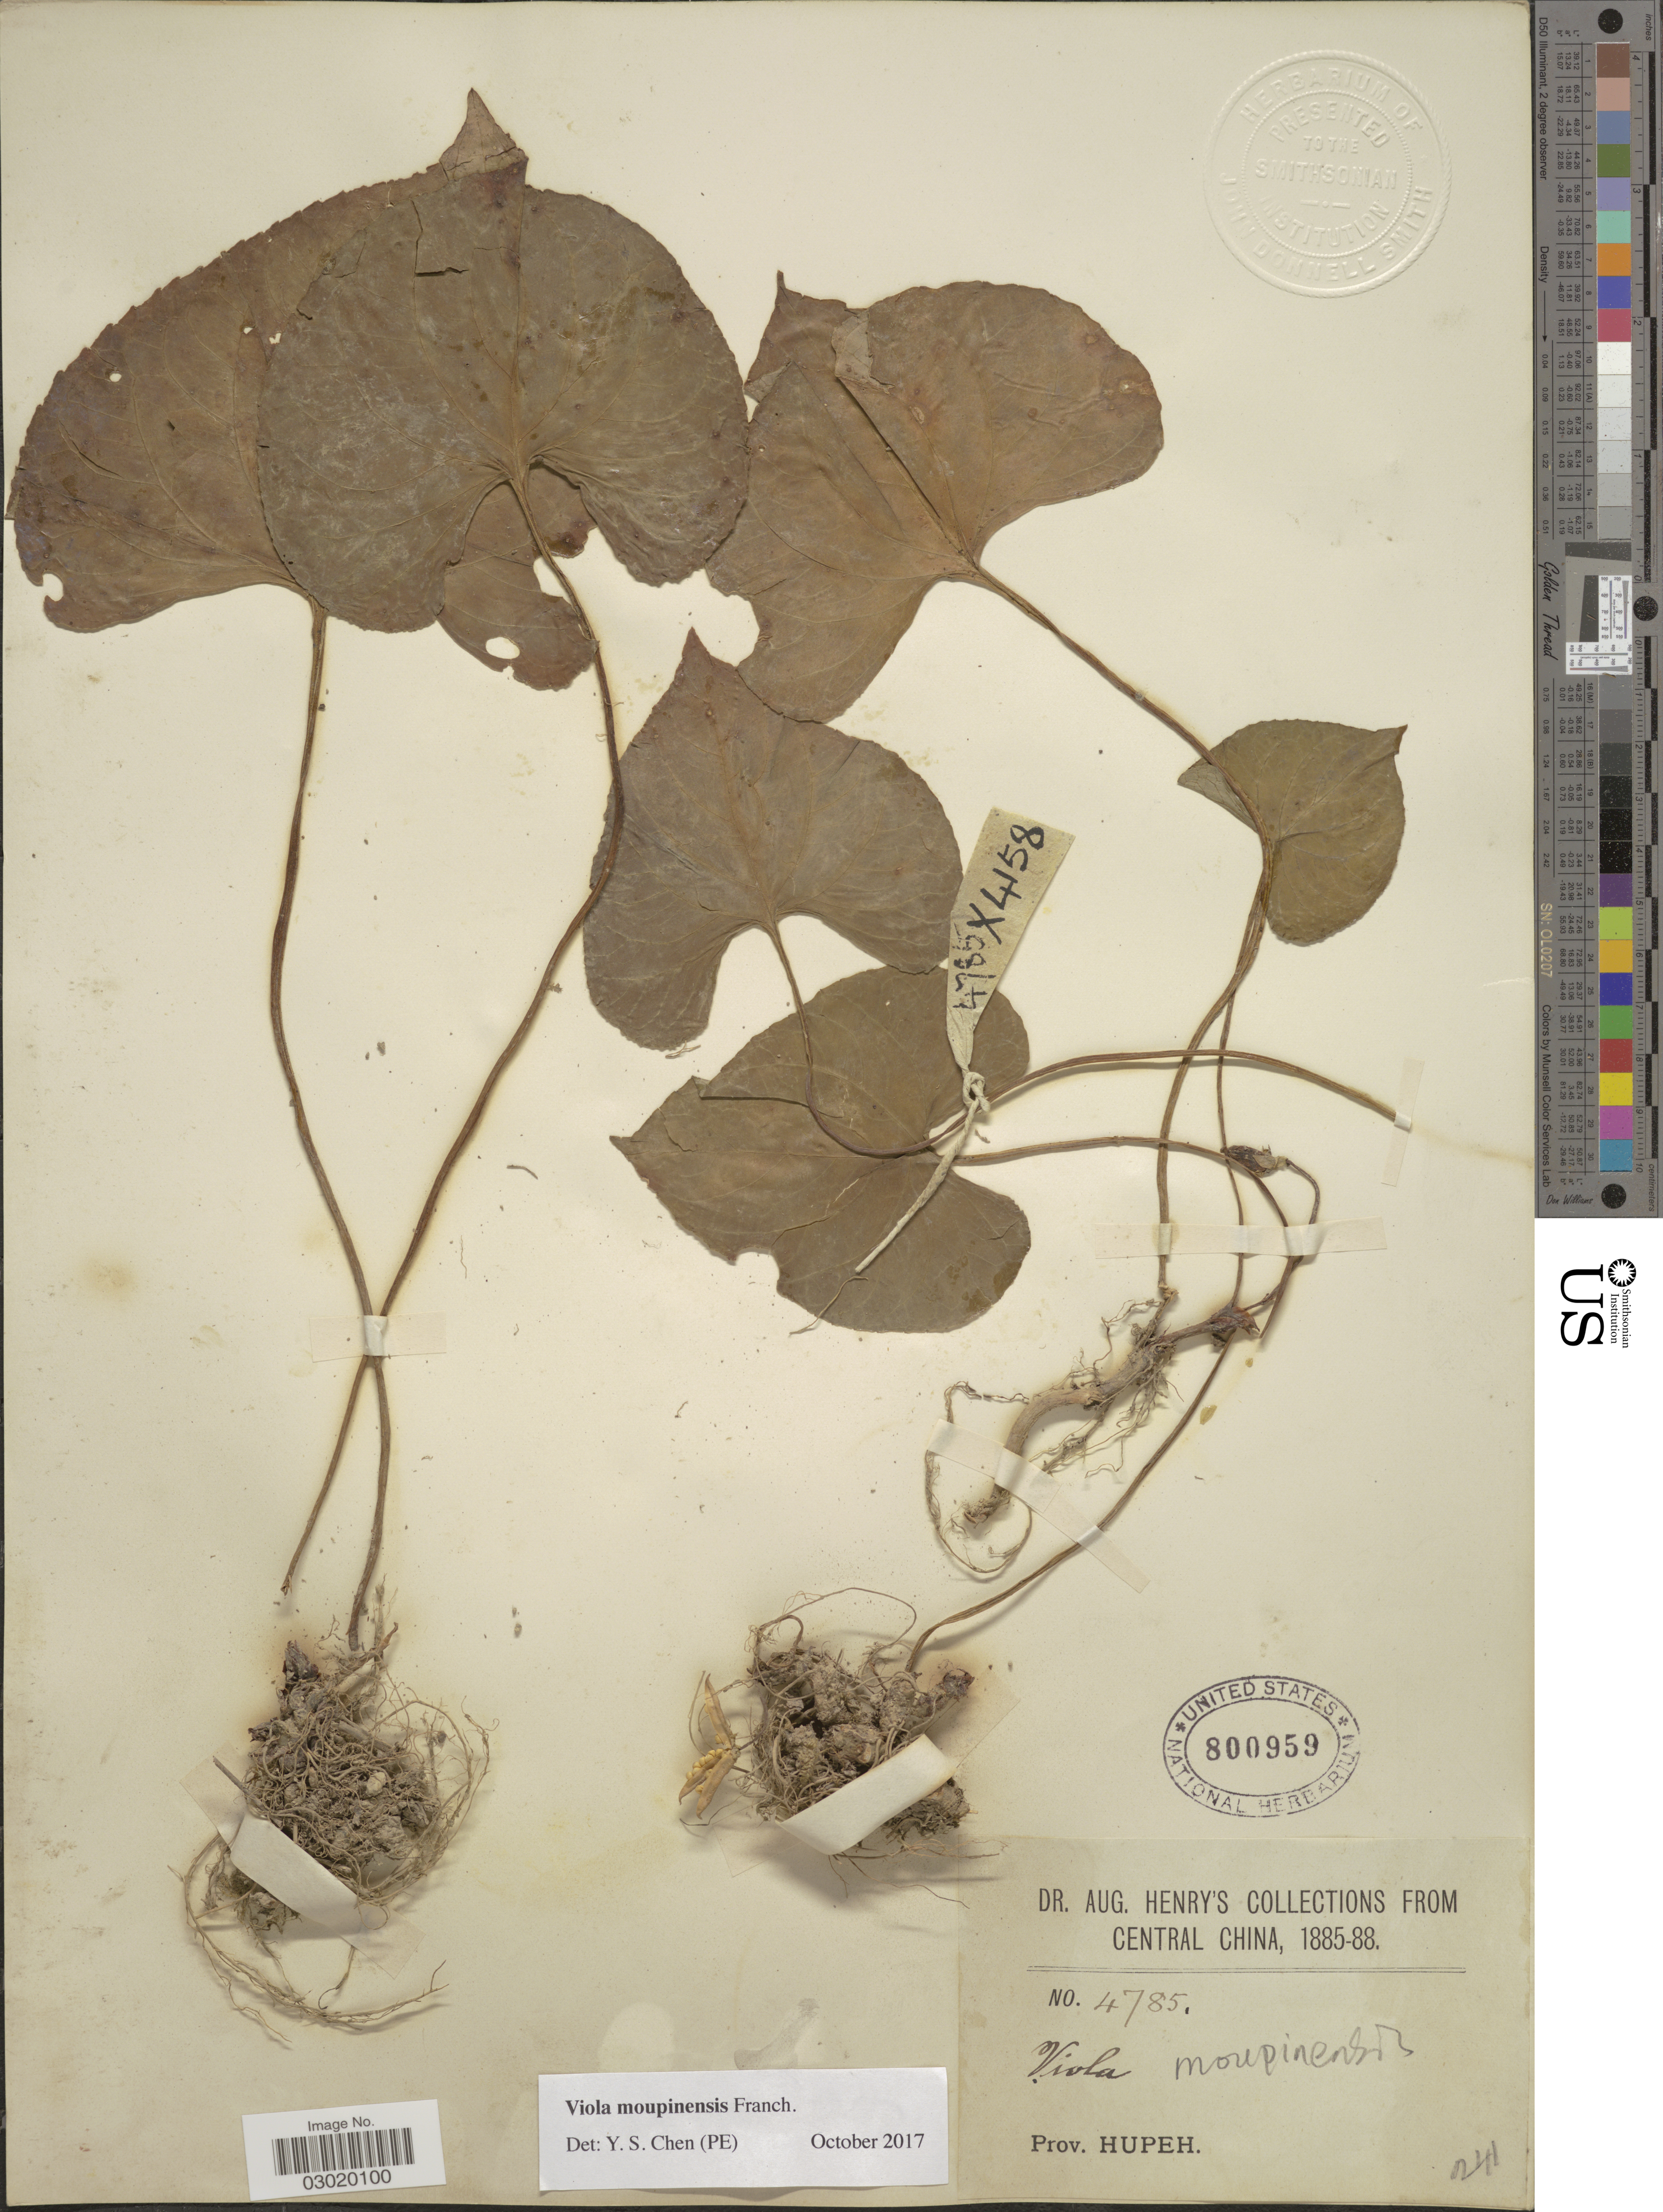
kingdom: Plantae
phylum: Tracheophyta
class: Magnoliopsida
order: Malpighiales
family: Violaceae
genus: Viola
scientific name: Viola moupinensis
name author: Franch.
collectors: A. Henry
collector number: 4785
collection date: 1885/1888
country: China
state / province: Hubei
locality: Central China, Prov. Hupeh.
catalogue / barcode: US 800959